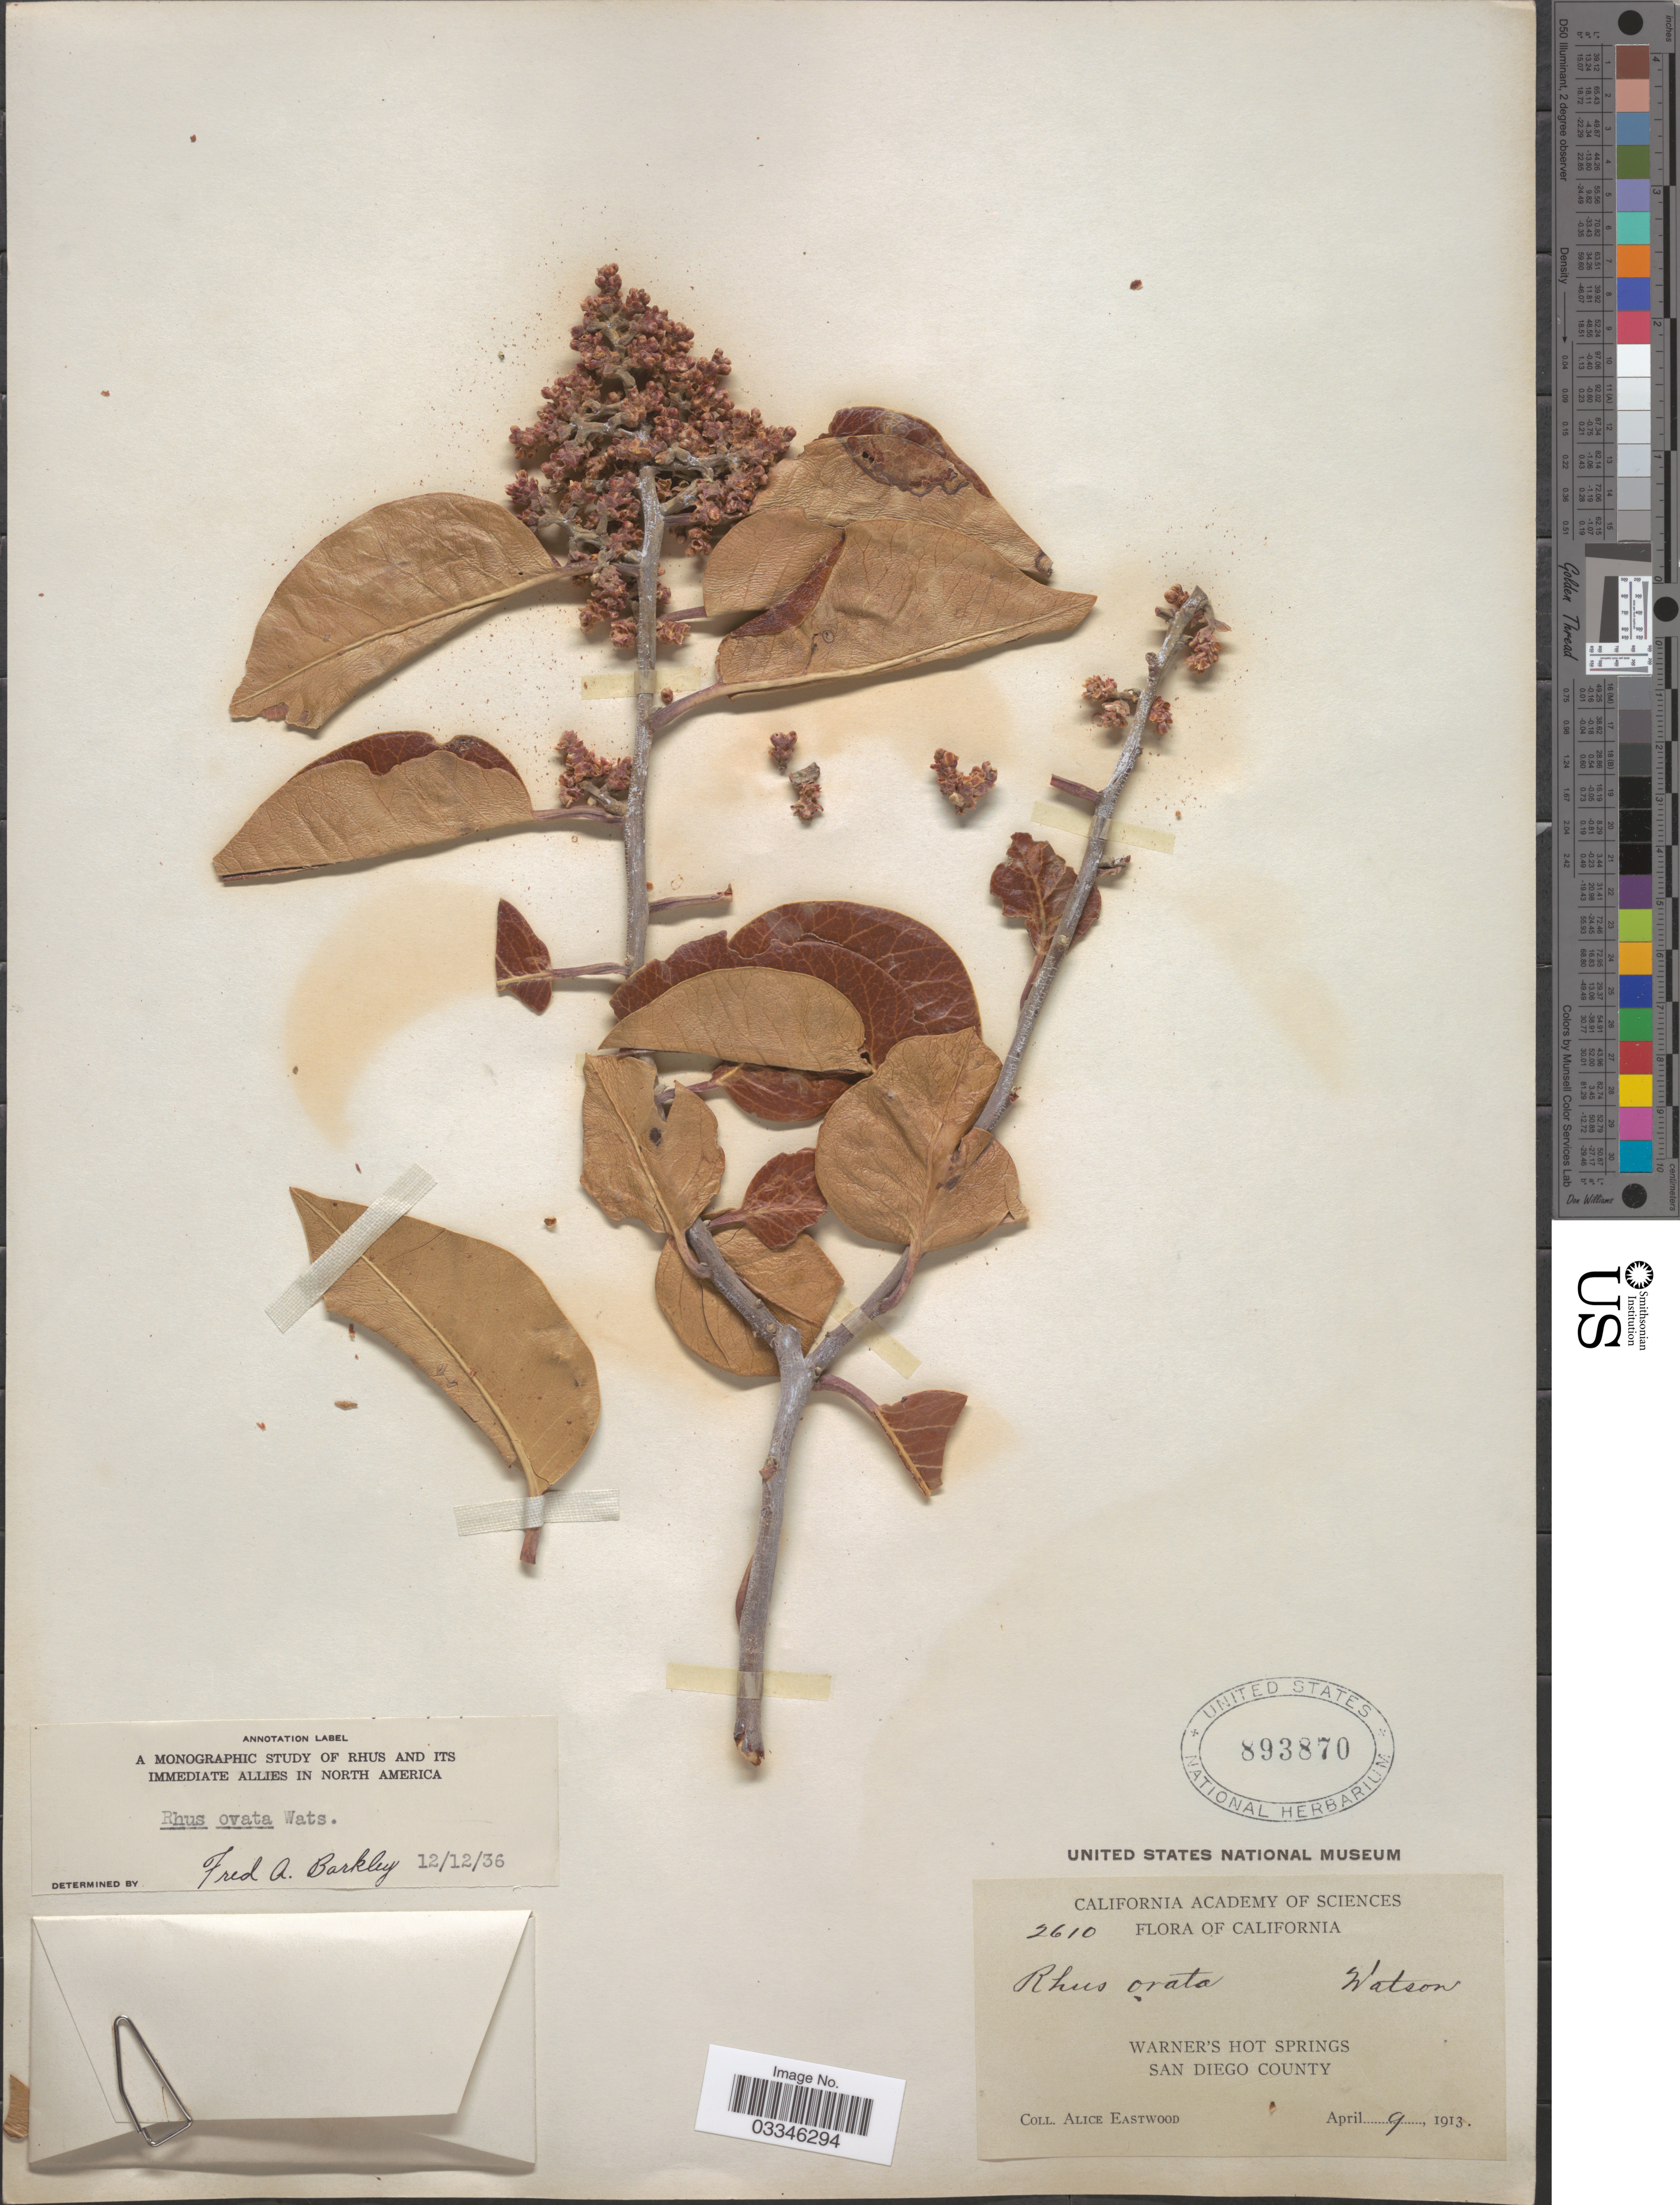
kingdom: Plantae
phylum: Tracheophyta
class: Magnoliopsida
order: Sapindales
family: Anacardiaceae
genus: Rhus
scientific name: Rhus ovata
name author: S. Watson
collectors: A. Eastwood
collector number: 2610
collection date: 1913-04-09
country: United States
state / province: California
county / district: San Diego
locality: Warner's Hot Springs. San Diego County.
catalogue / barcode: US 893870